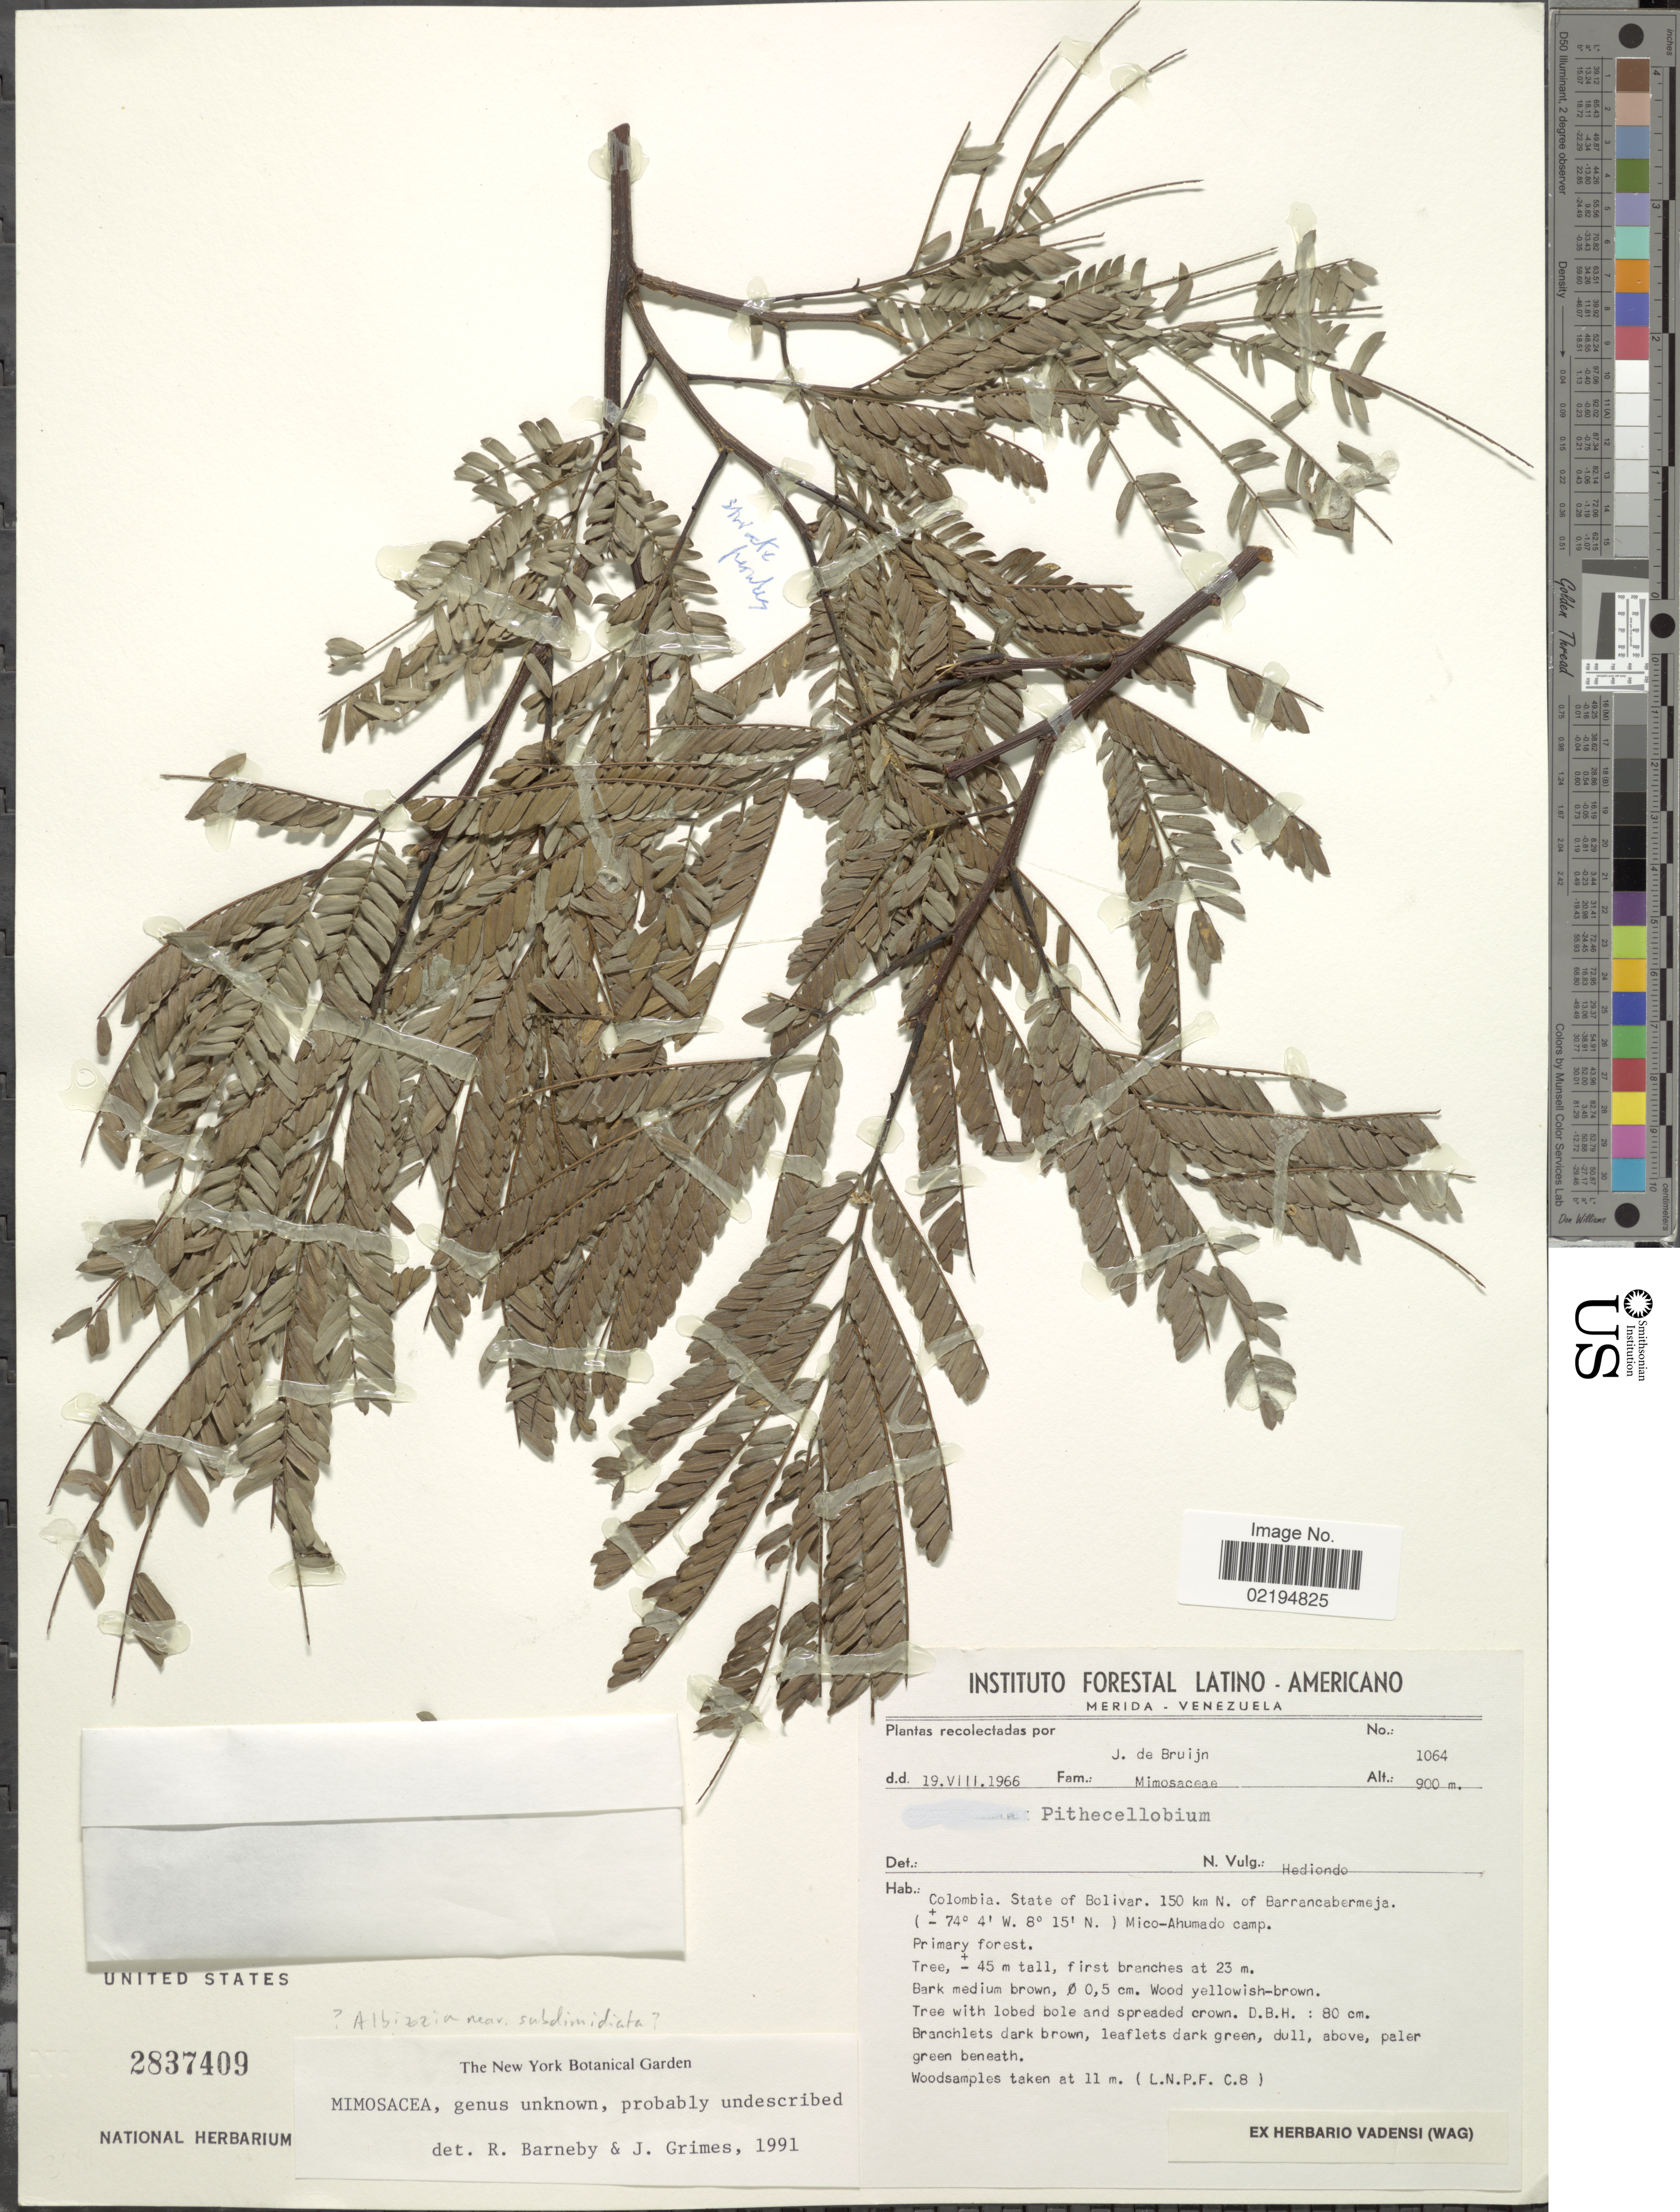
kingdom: Plantae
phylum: Tracheophyta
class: Magnoliopsida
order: Fabales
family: Fabaceae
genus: Senegalia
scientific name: Senegalia polyphylla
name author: (DC.) Britton & Rose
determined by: Seigler, David S.; Ebinger, J. E.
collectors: J. Bruijn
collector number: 1064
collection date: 1966-08-19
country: Colombia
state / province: Bolívar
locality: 150 km N. of Barrancabermeja, Mico-Ahumado camp.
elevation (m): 900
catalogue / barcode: US 2837409